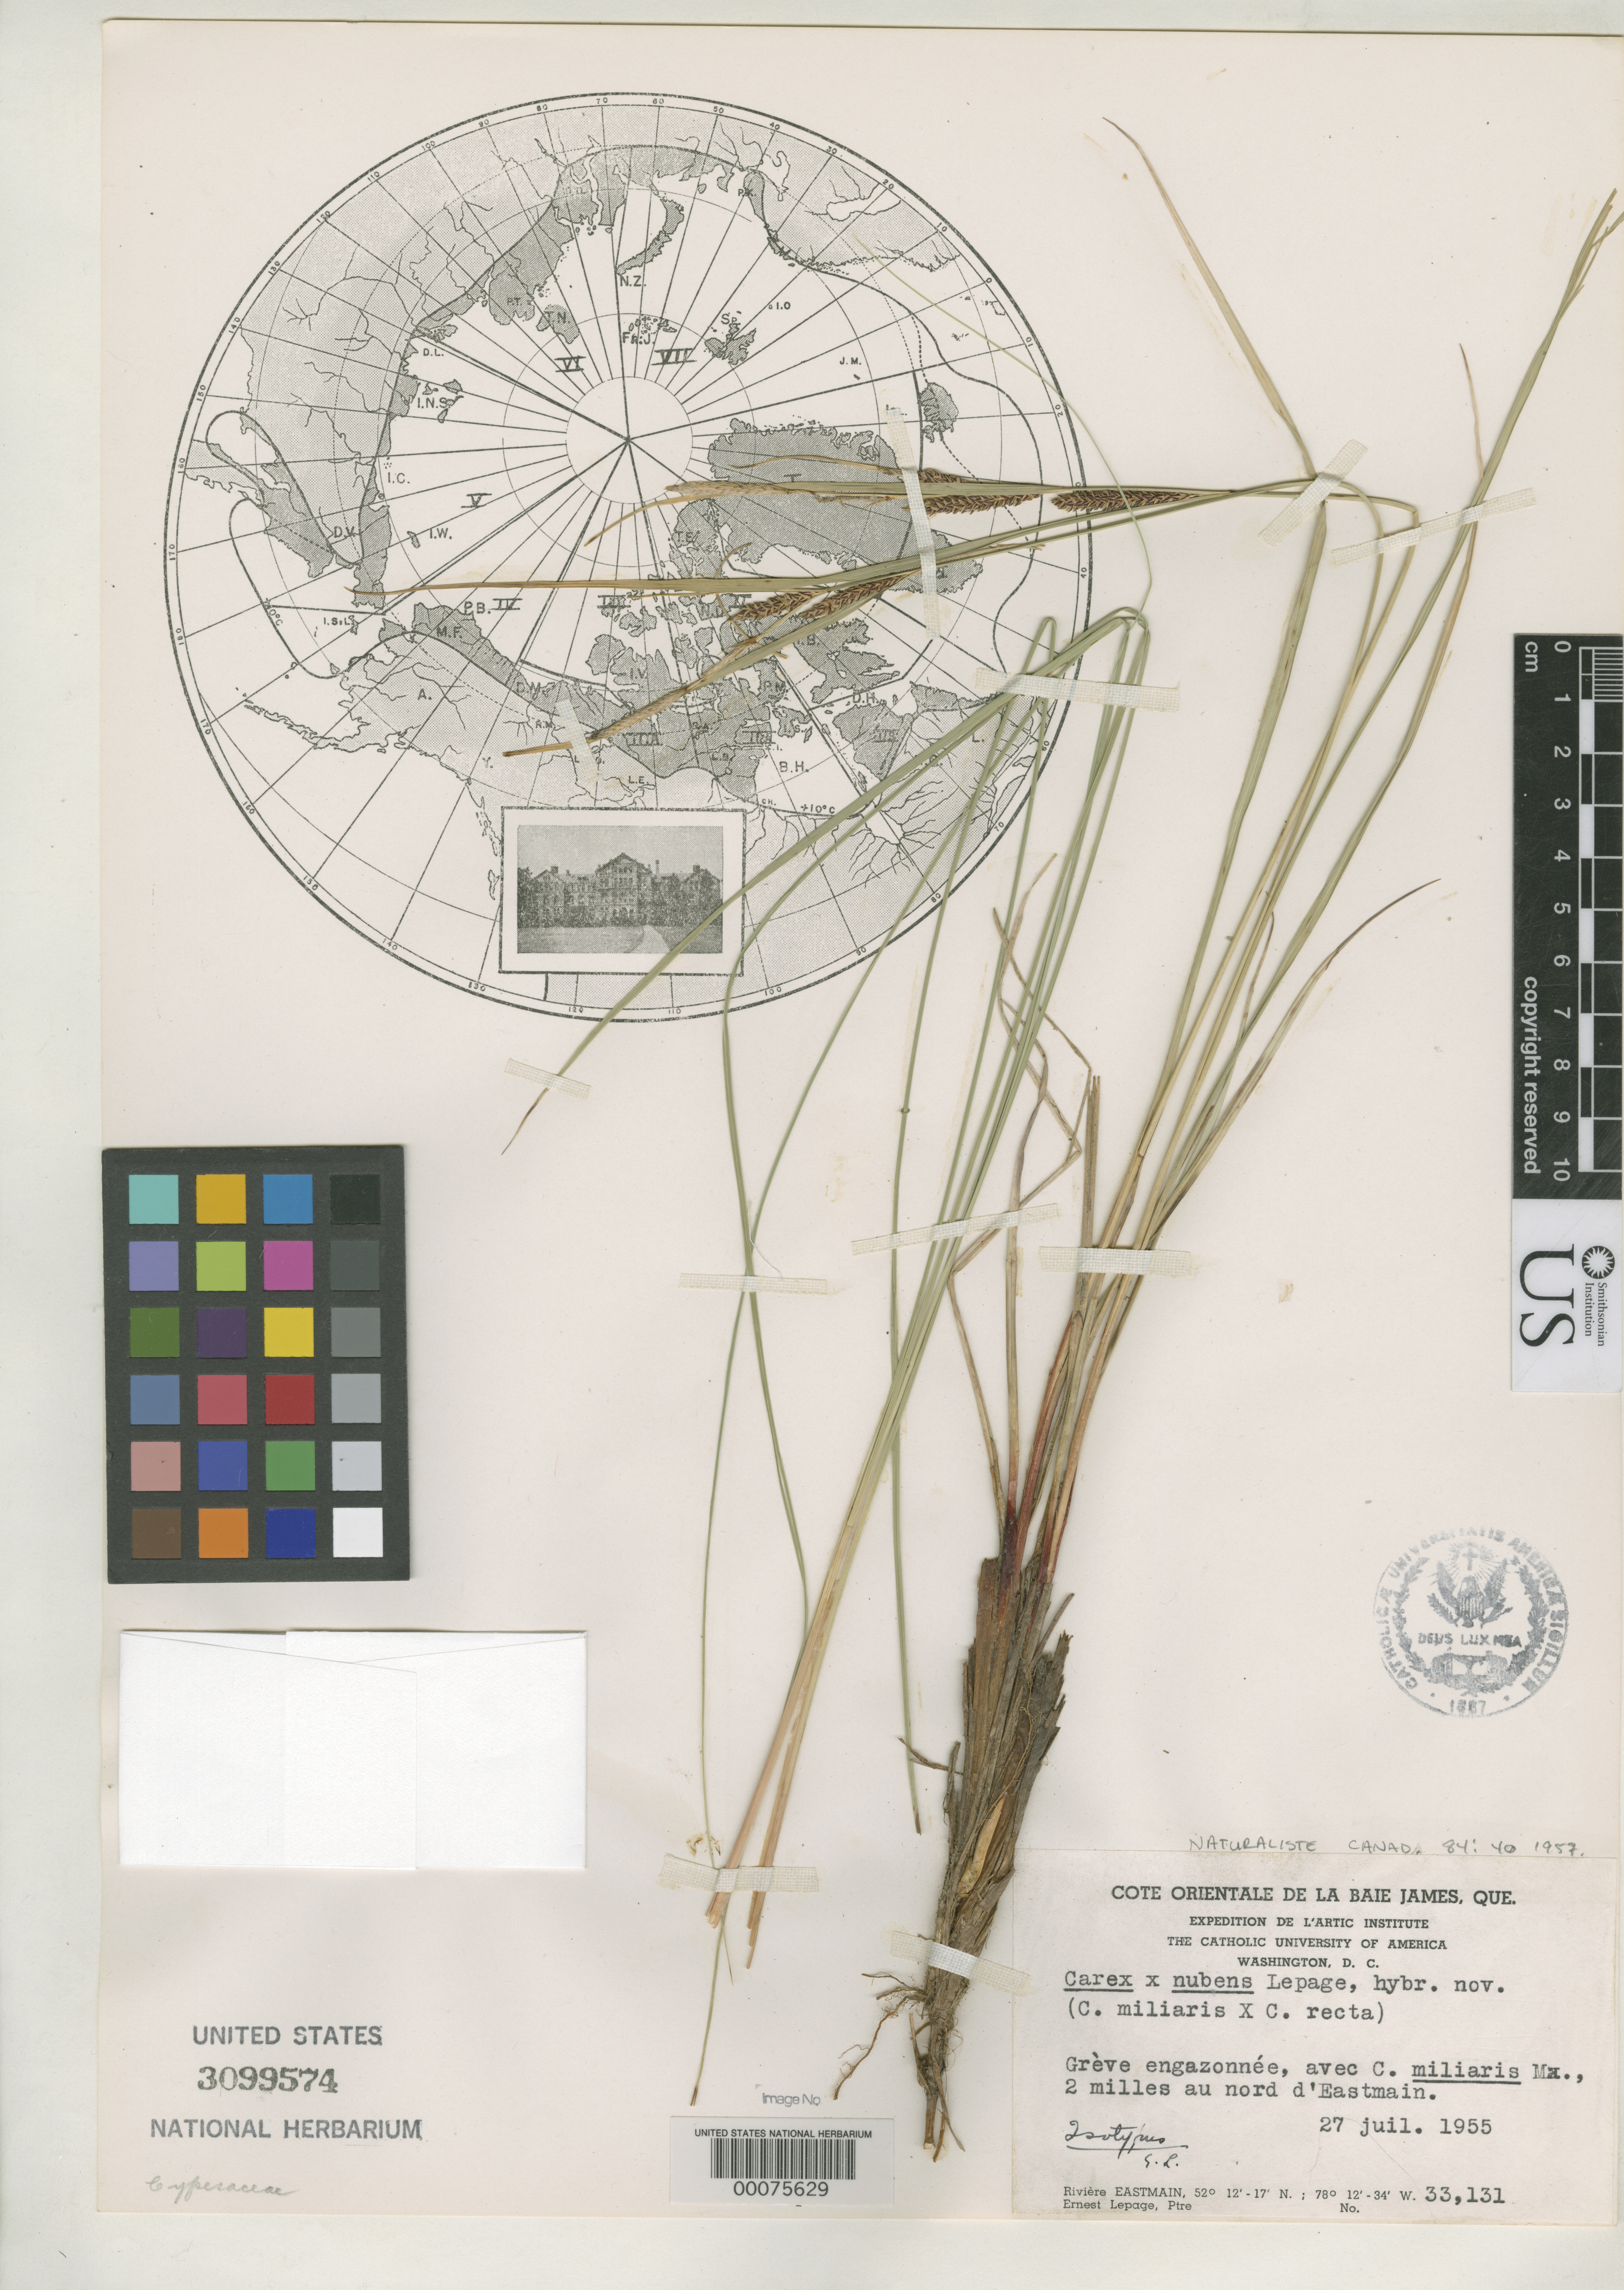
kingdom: Plantae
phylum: Tracheophyta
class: Liliopsida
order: Poales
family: Cyperaceae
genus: Carex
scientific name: Carex x nubens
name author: Lepage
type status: Isotype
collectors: E. L. Lepage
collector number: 33131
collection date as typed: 27 Jul 1955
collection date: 1955-07-27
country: Canada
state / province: Quebec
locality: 2 mi n of d'Eastmain.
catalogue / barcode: US 3099574